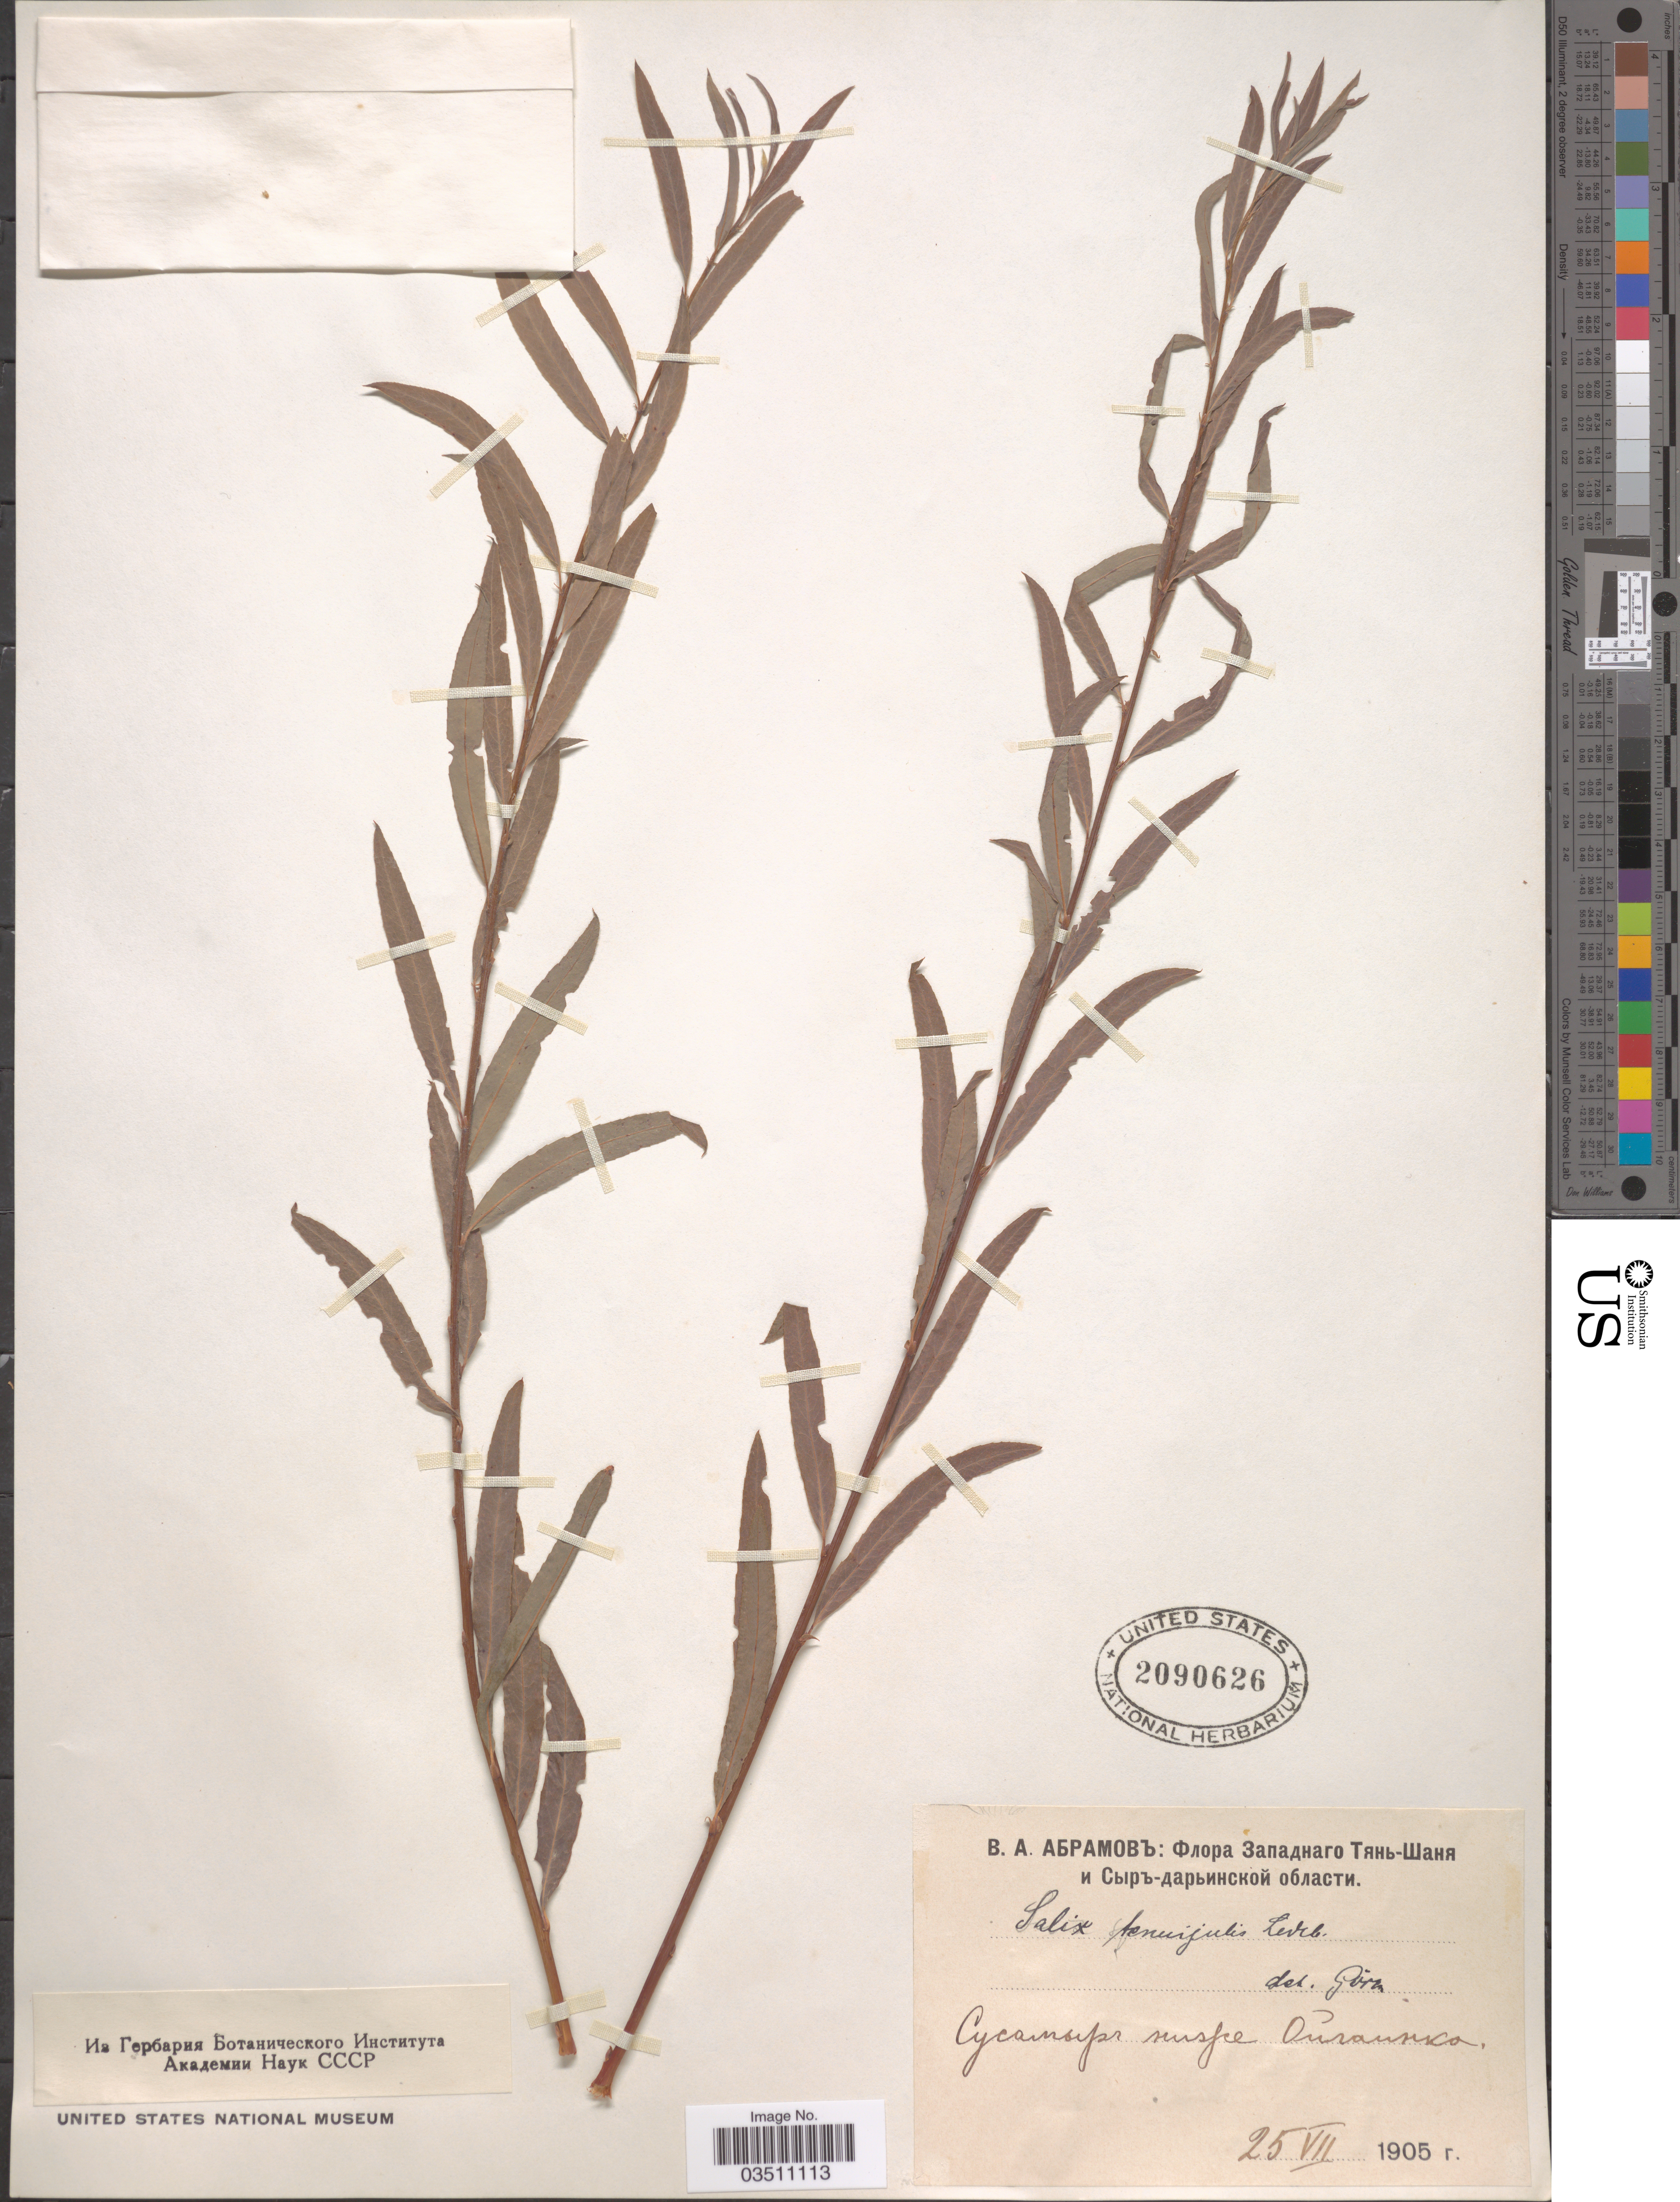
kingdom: Plantae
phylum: Tracheophyta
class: Magnoliopsida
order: Malpighiales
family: Salicaceae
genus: Salix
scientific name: Salix tenuijulis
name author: Ledeb.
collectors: V. Abramov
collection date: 1905-07-25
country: Uzbekistan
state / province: Sirdaryo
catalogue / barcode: US 2090626